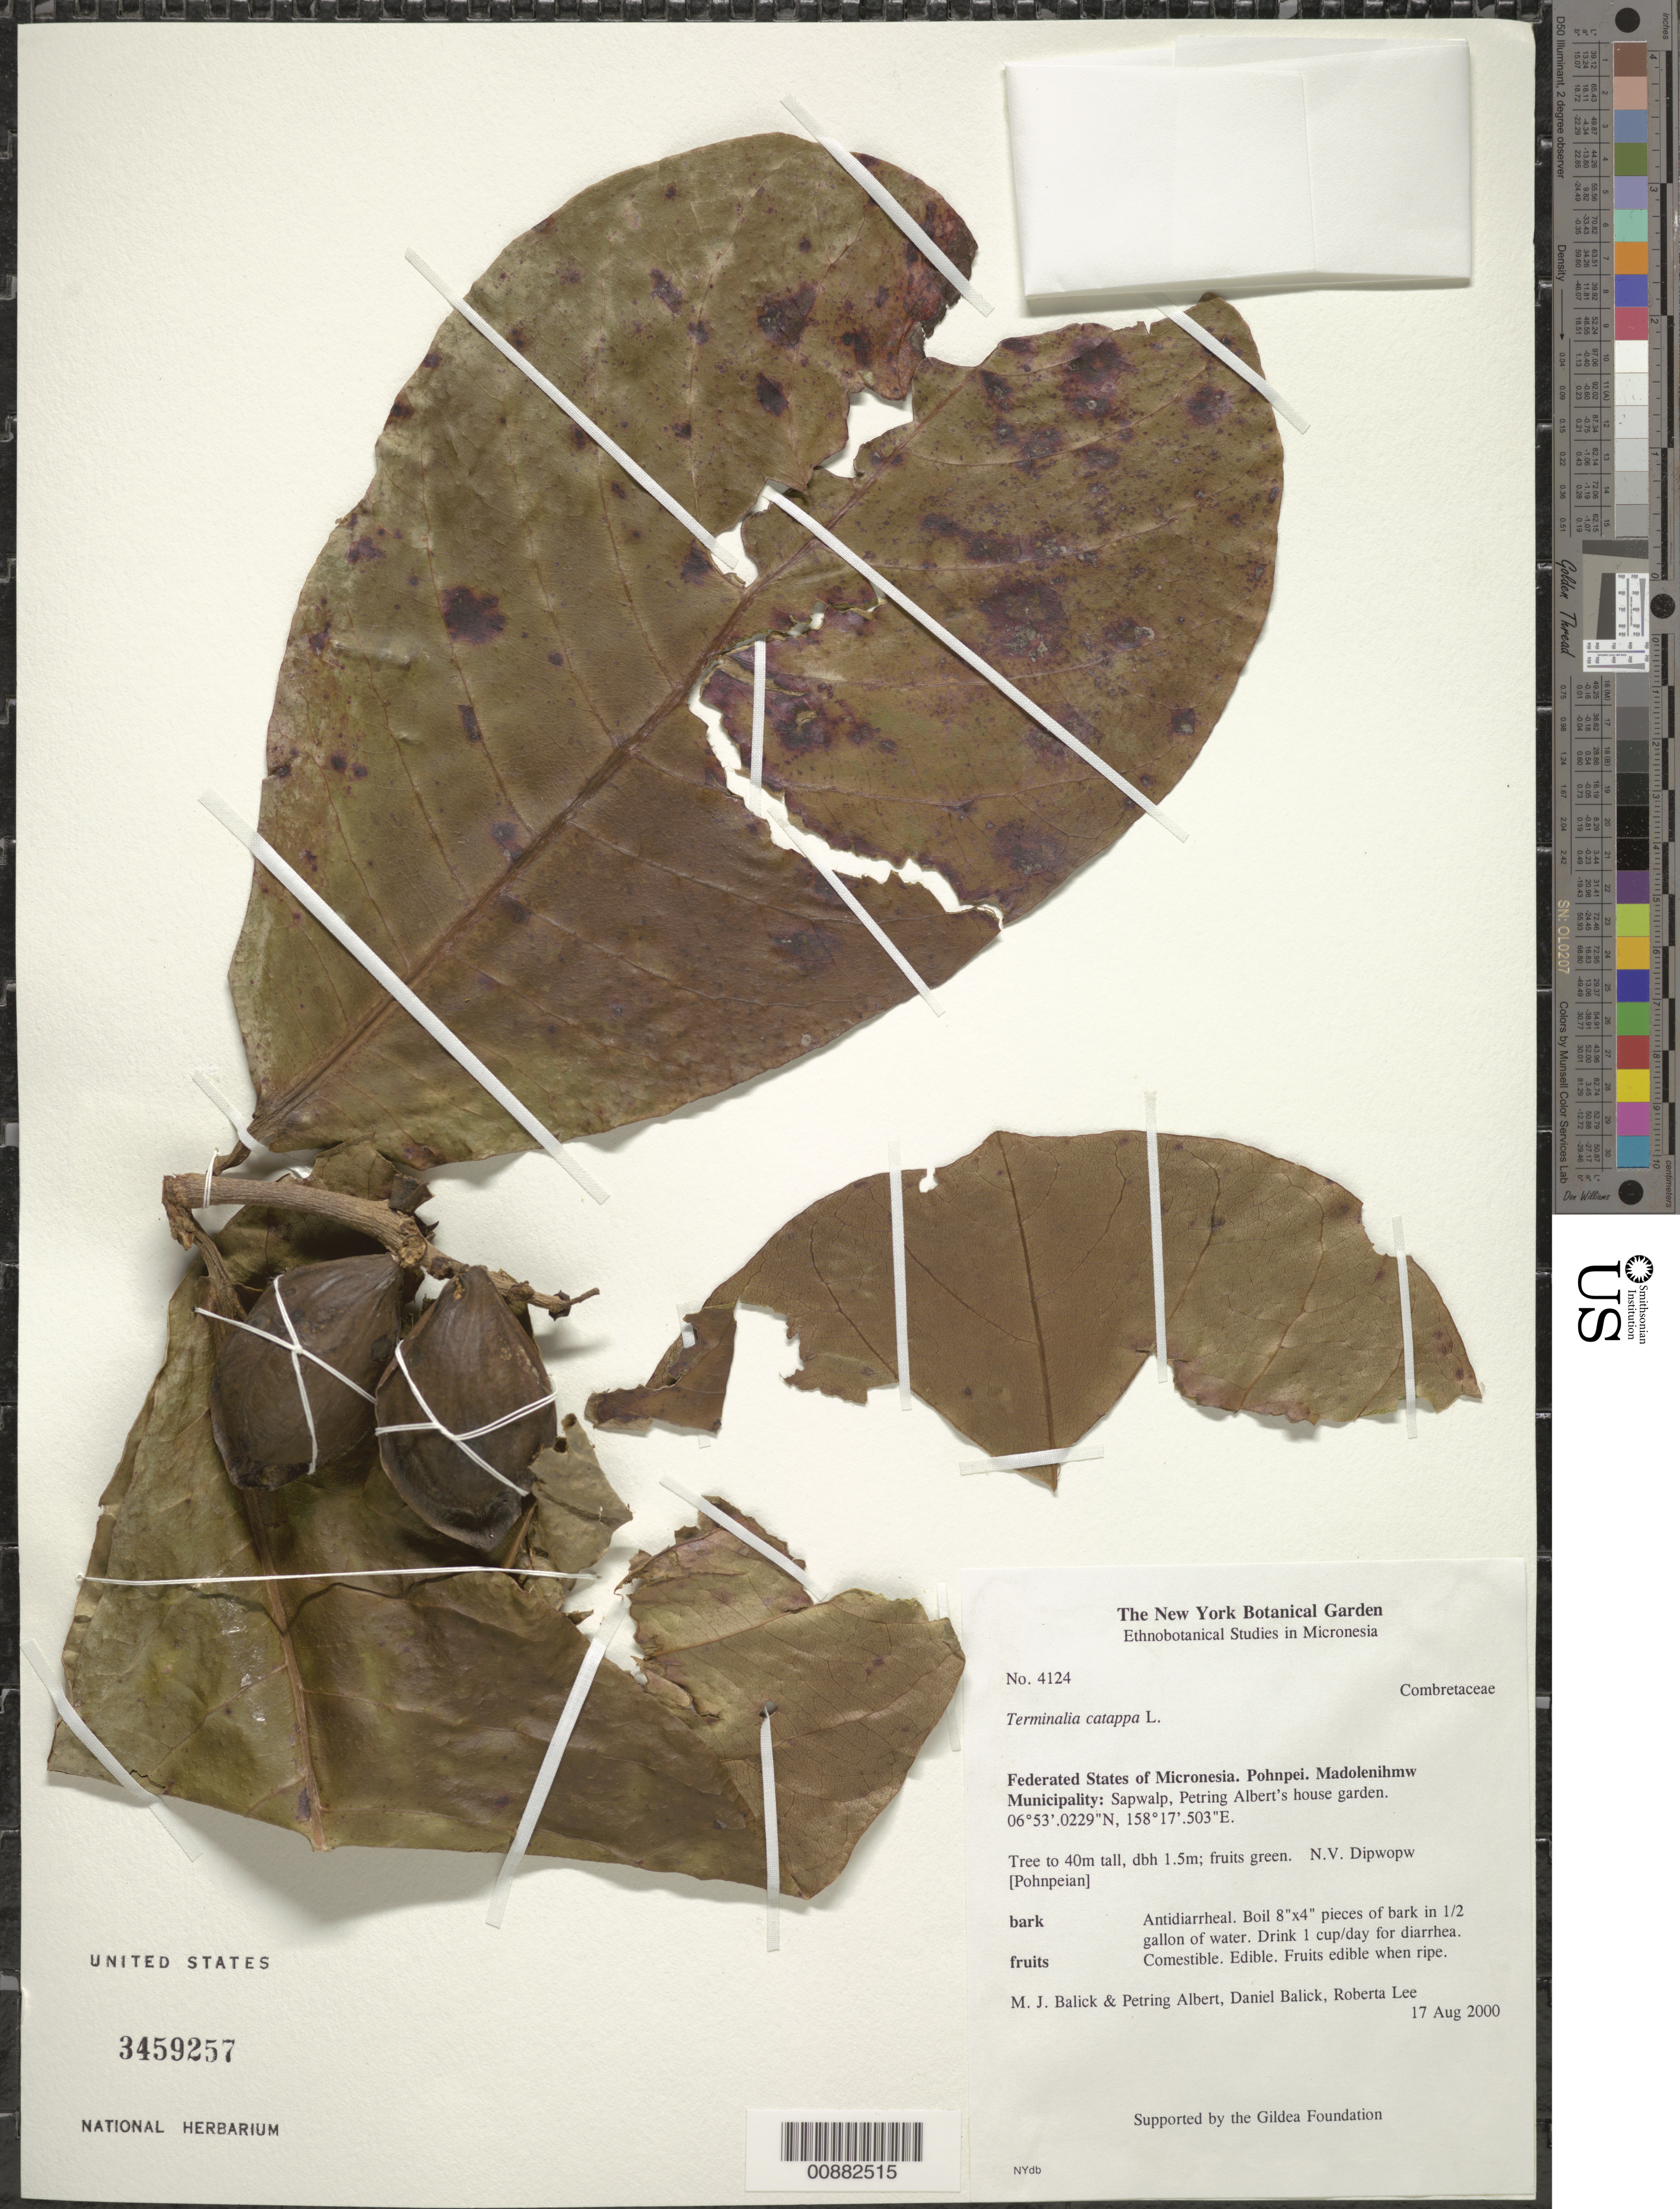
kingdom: Plantae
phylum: Tracheophyta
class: Magnoliopsida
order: Myrtales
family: Combretaceae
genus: Terminalia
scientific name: Terminalia catappa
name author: L.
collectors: M. J. Balick, A. Petring, D. Balick & R. Lee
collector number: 4124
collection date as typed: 17 Aug 2000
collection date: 2000-08-17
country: Micronesia, Federated States of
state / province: Pohnpei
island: Pohnpei [Ponape]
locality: Madolenihmw Municipality: Salwap, Petring Albert's house garden.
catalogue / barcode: US 3459257